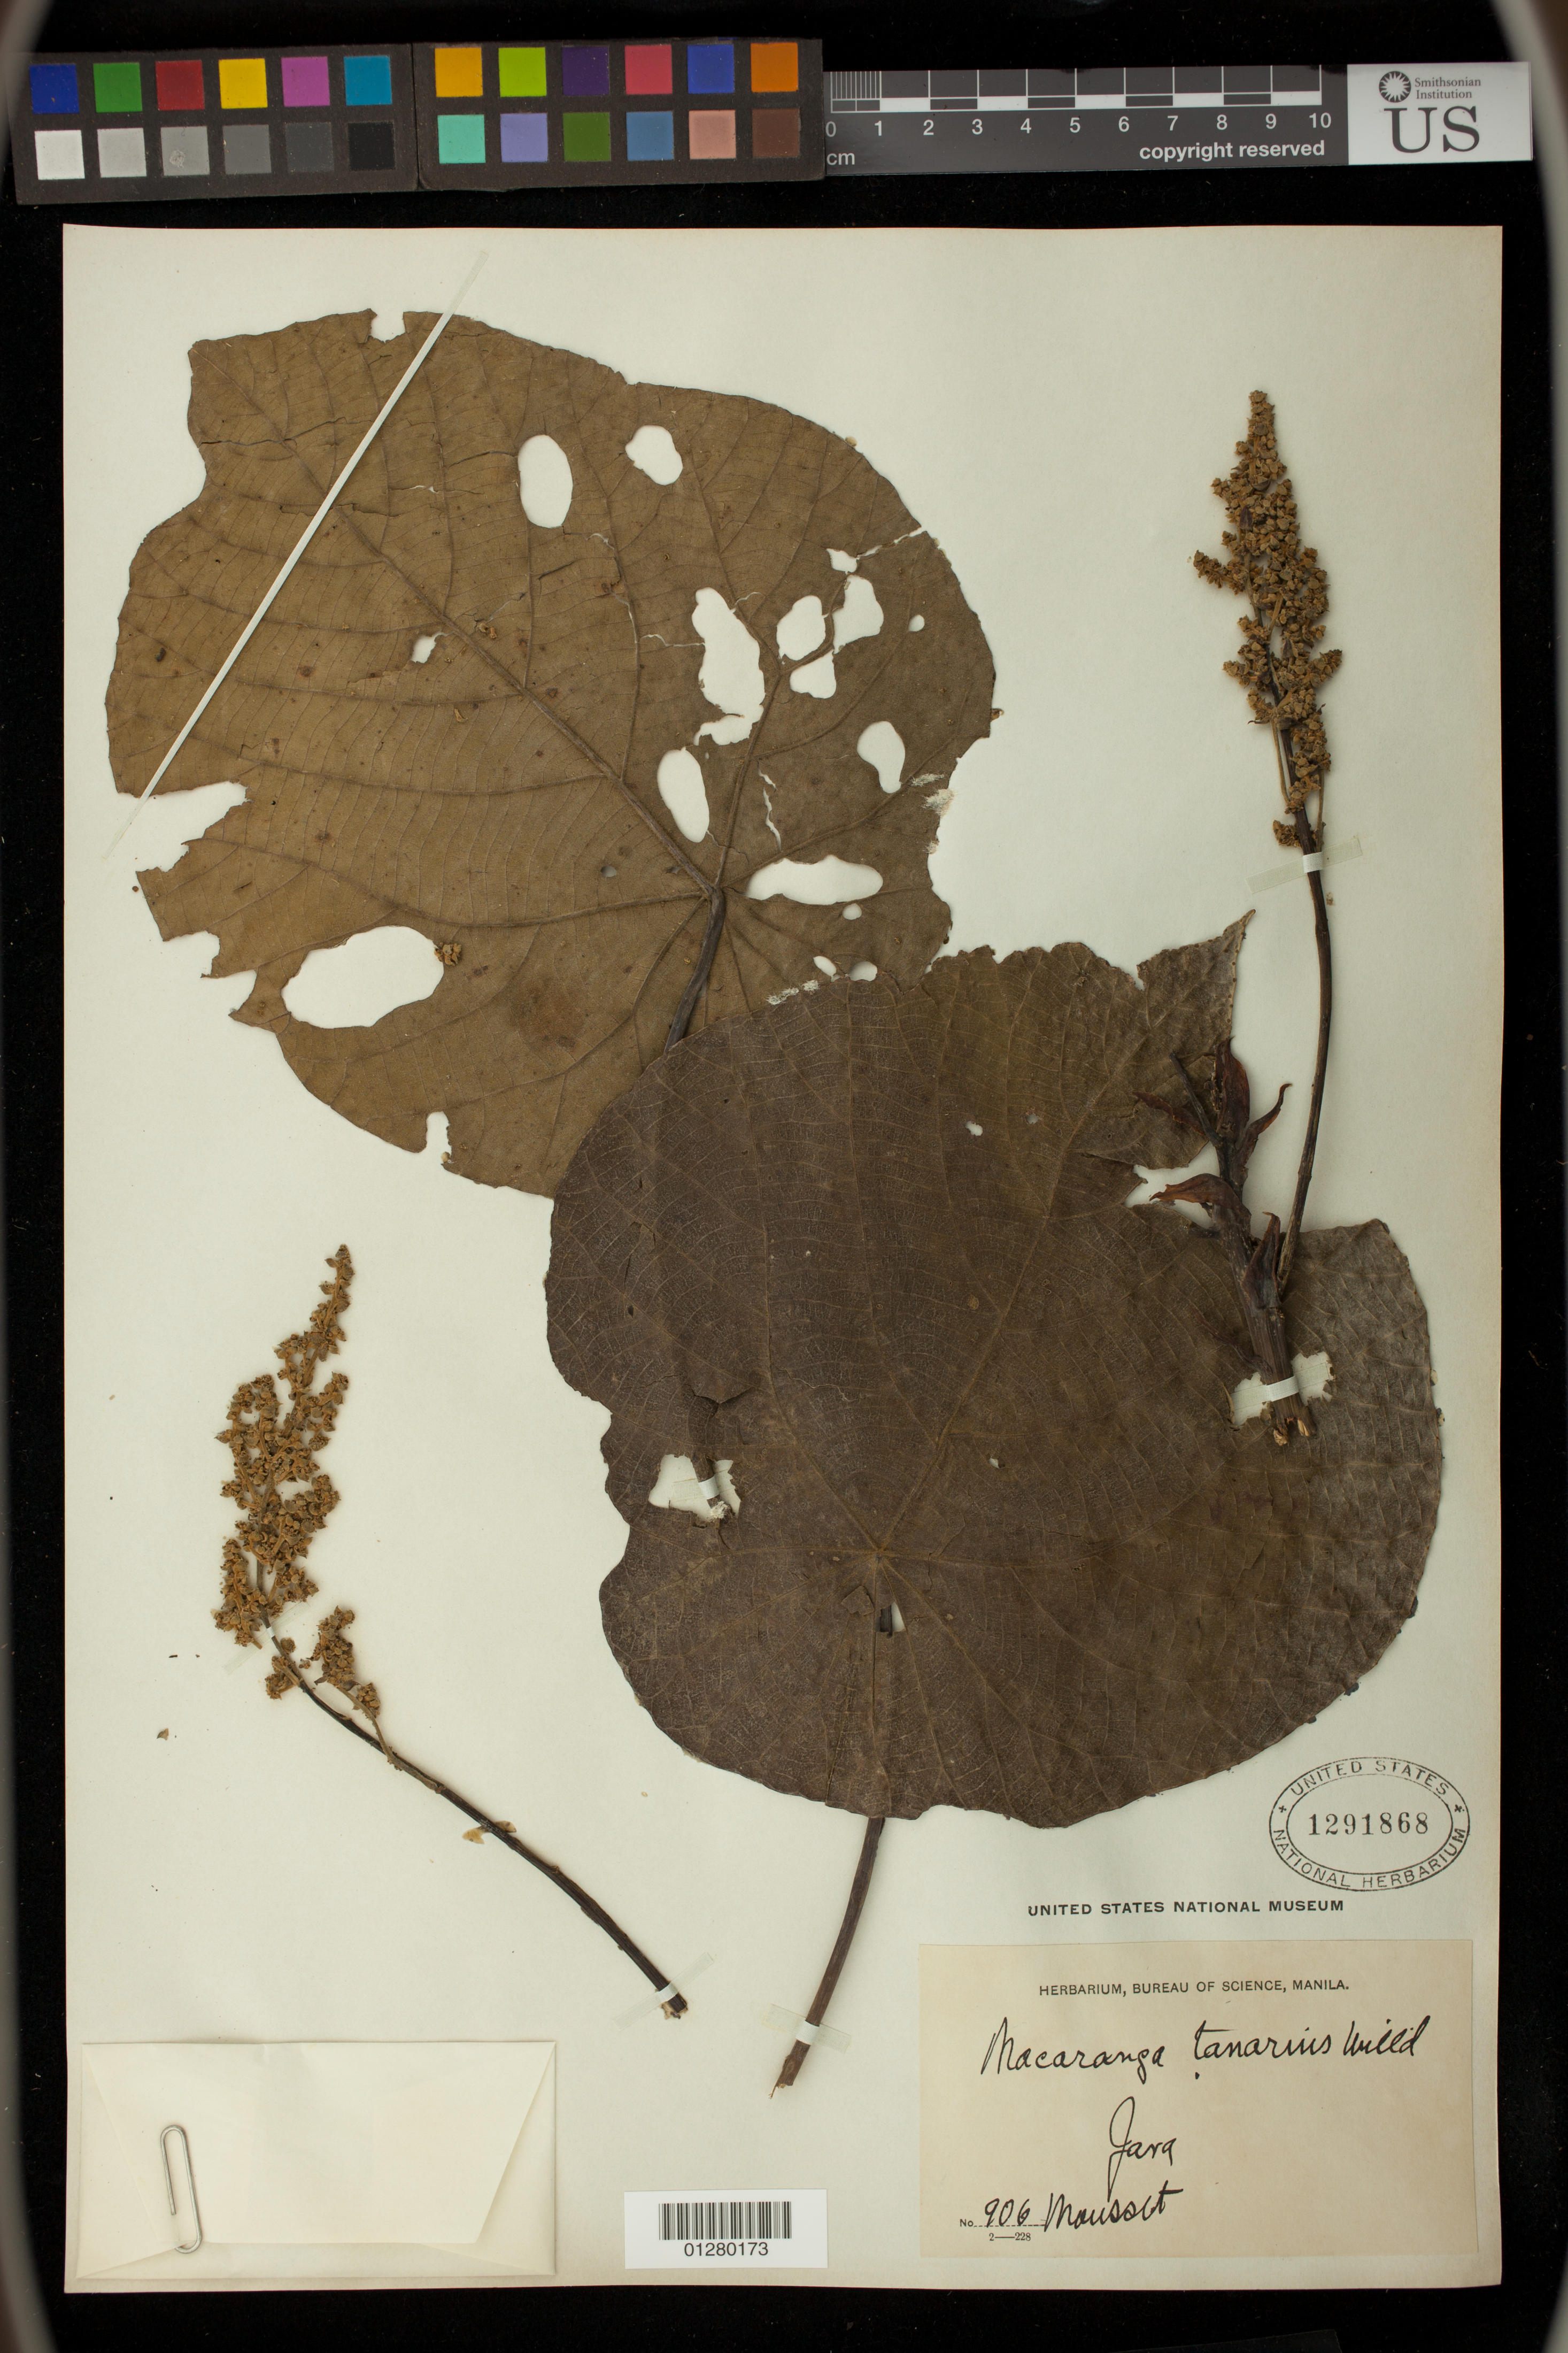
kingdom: Plantae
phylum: Tracheophyta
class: Magnoliopsida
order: Malpighiales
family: Euphorbiaceae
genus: Macaranga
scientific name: Macaranga tanarius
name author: (L.) Müll. Arg.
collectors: -. Mausset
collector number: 906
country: Indonesia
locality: Java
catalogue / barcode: US 1291868